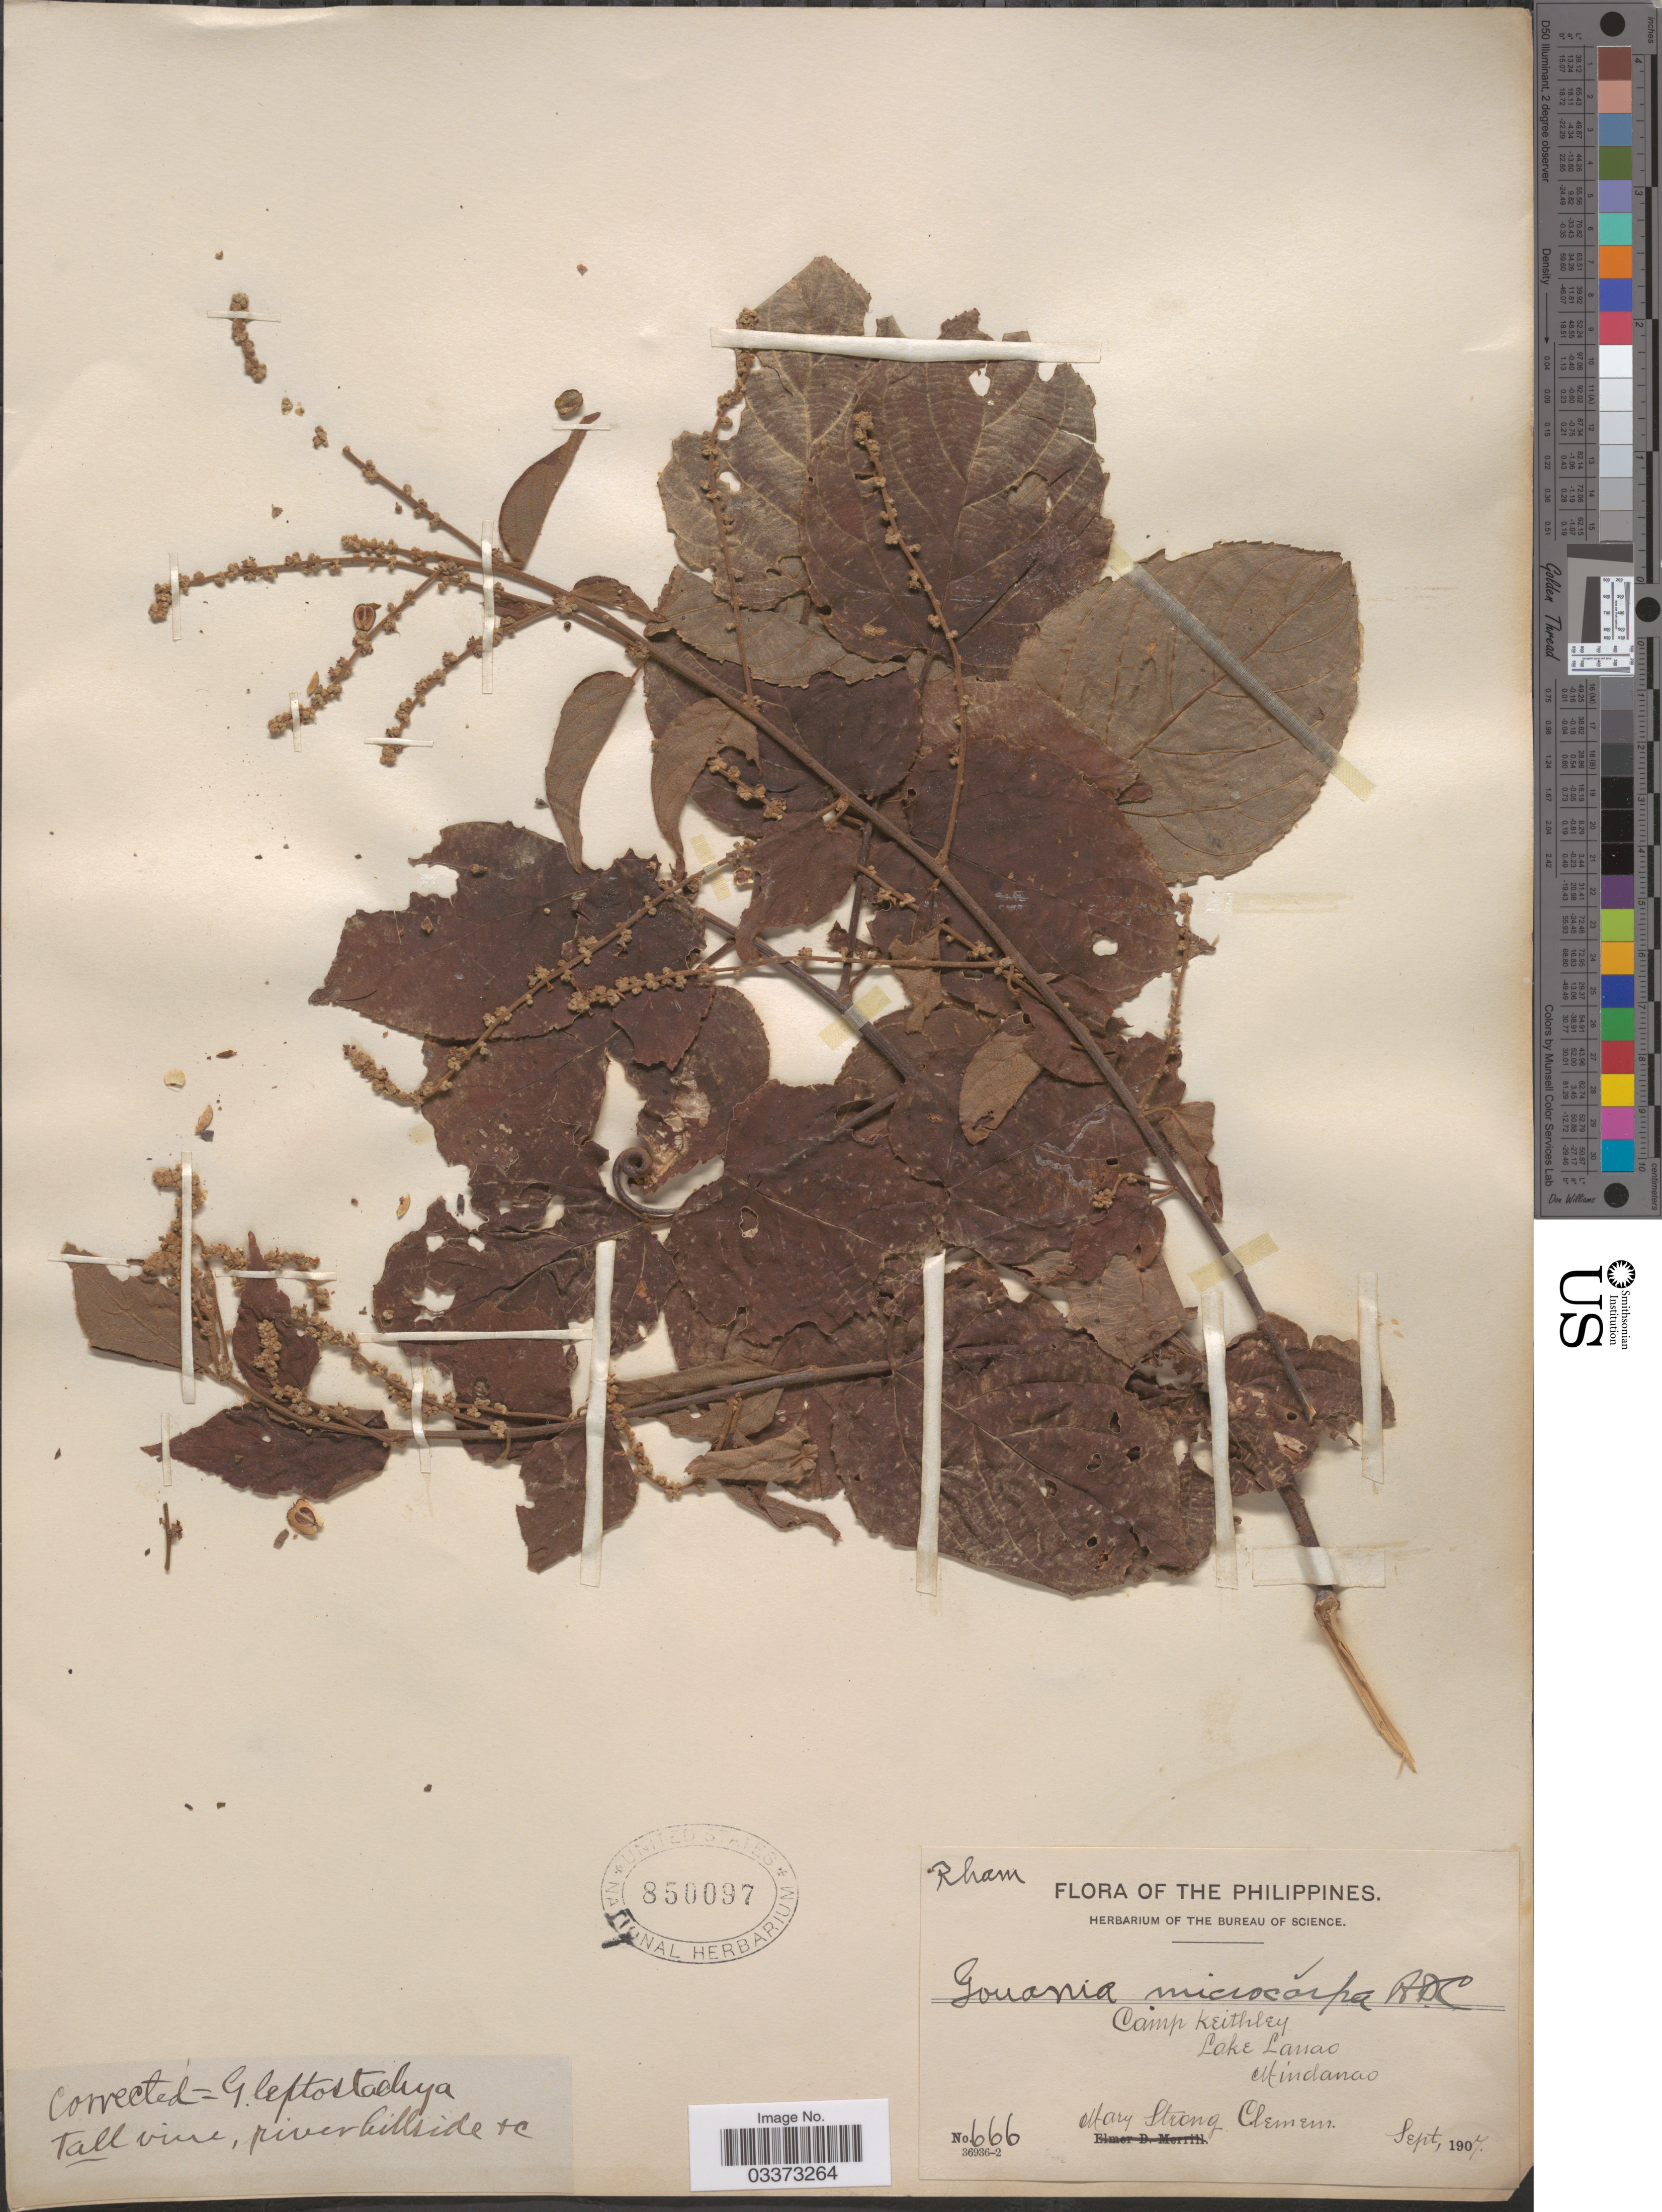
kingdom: Plantae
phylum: Tracheophyta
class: Magnoliopsida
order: Rosales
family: Rhamnaceae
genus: Gouania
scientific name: Gouania microcarpa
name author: DC.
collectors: M. S. Clemens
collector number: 666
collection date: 1907-09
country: Philippines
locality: Camp Keithley. Lake Lanao. Mindanao.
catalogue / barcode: US 850097